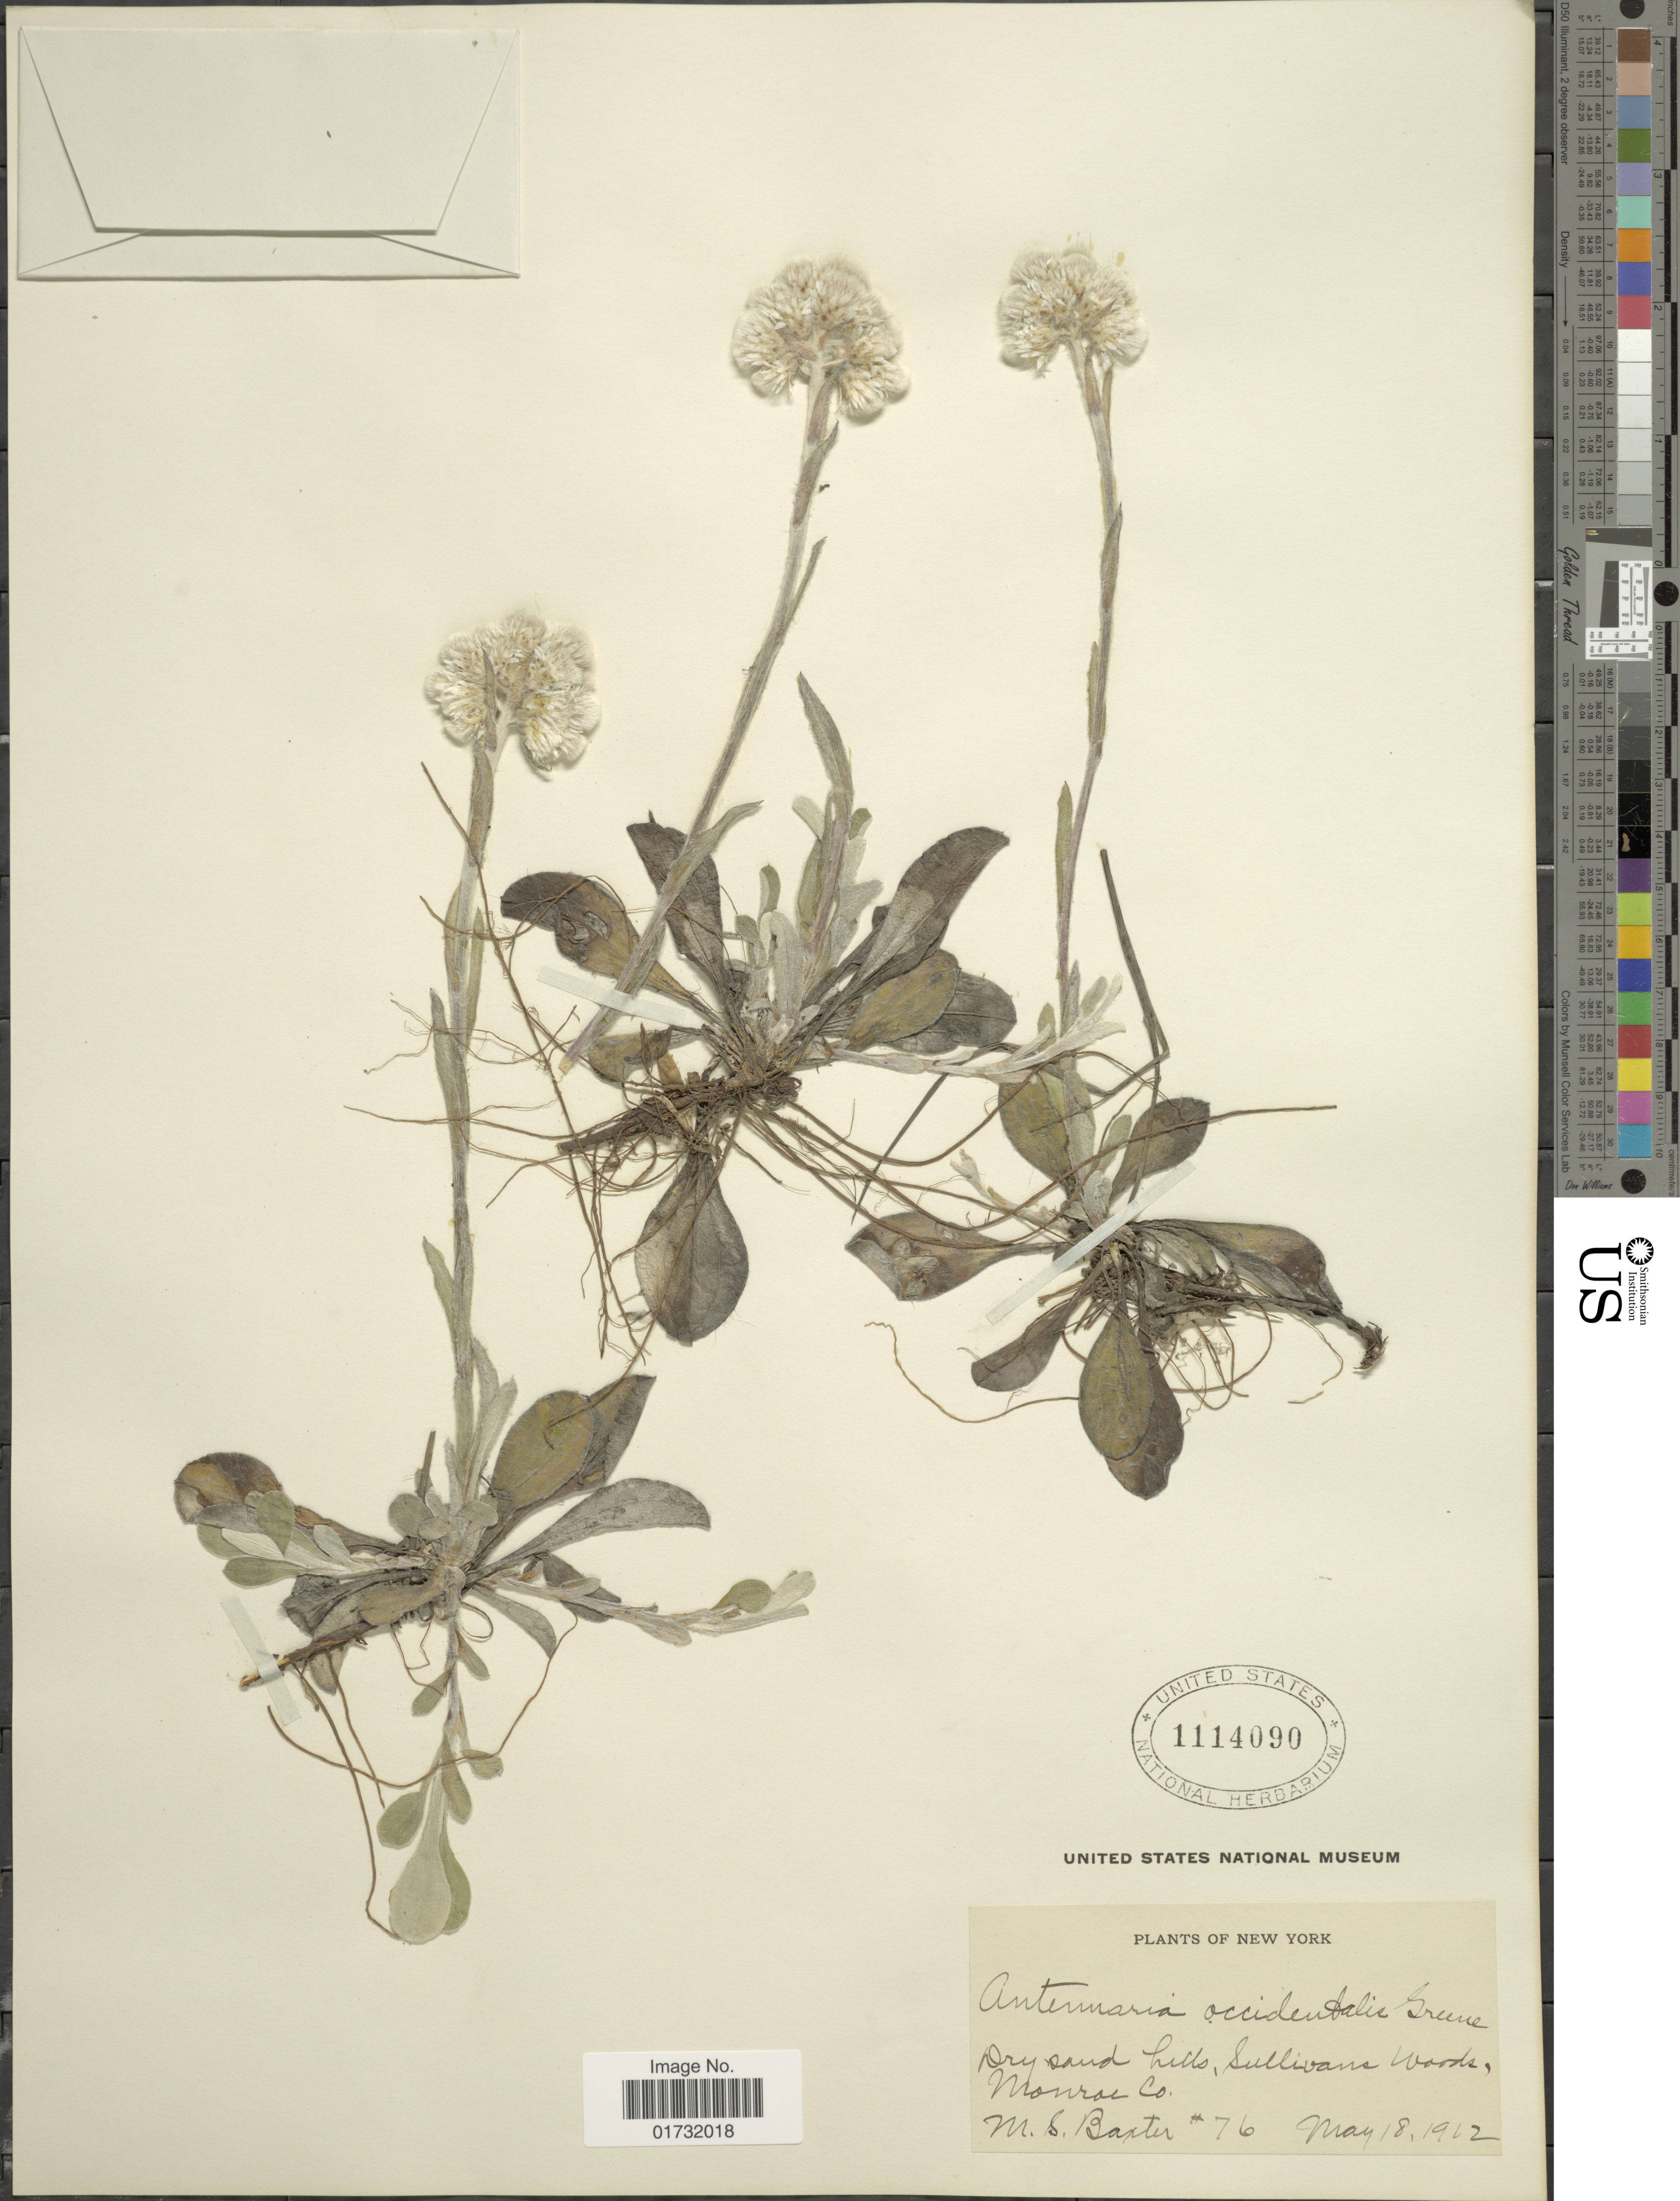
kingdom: Plantae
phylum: Tracheophyta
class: Magnoliopsida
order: Asterales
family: Asteraceae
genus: Antennaria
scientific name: Antennaria occidentalis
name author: Greene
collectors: M. Baxter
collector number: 76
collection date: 1912-05-18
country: United States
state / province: New York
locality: Sullivan Woods, Monroe Co.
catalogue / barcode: US 1114090